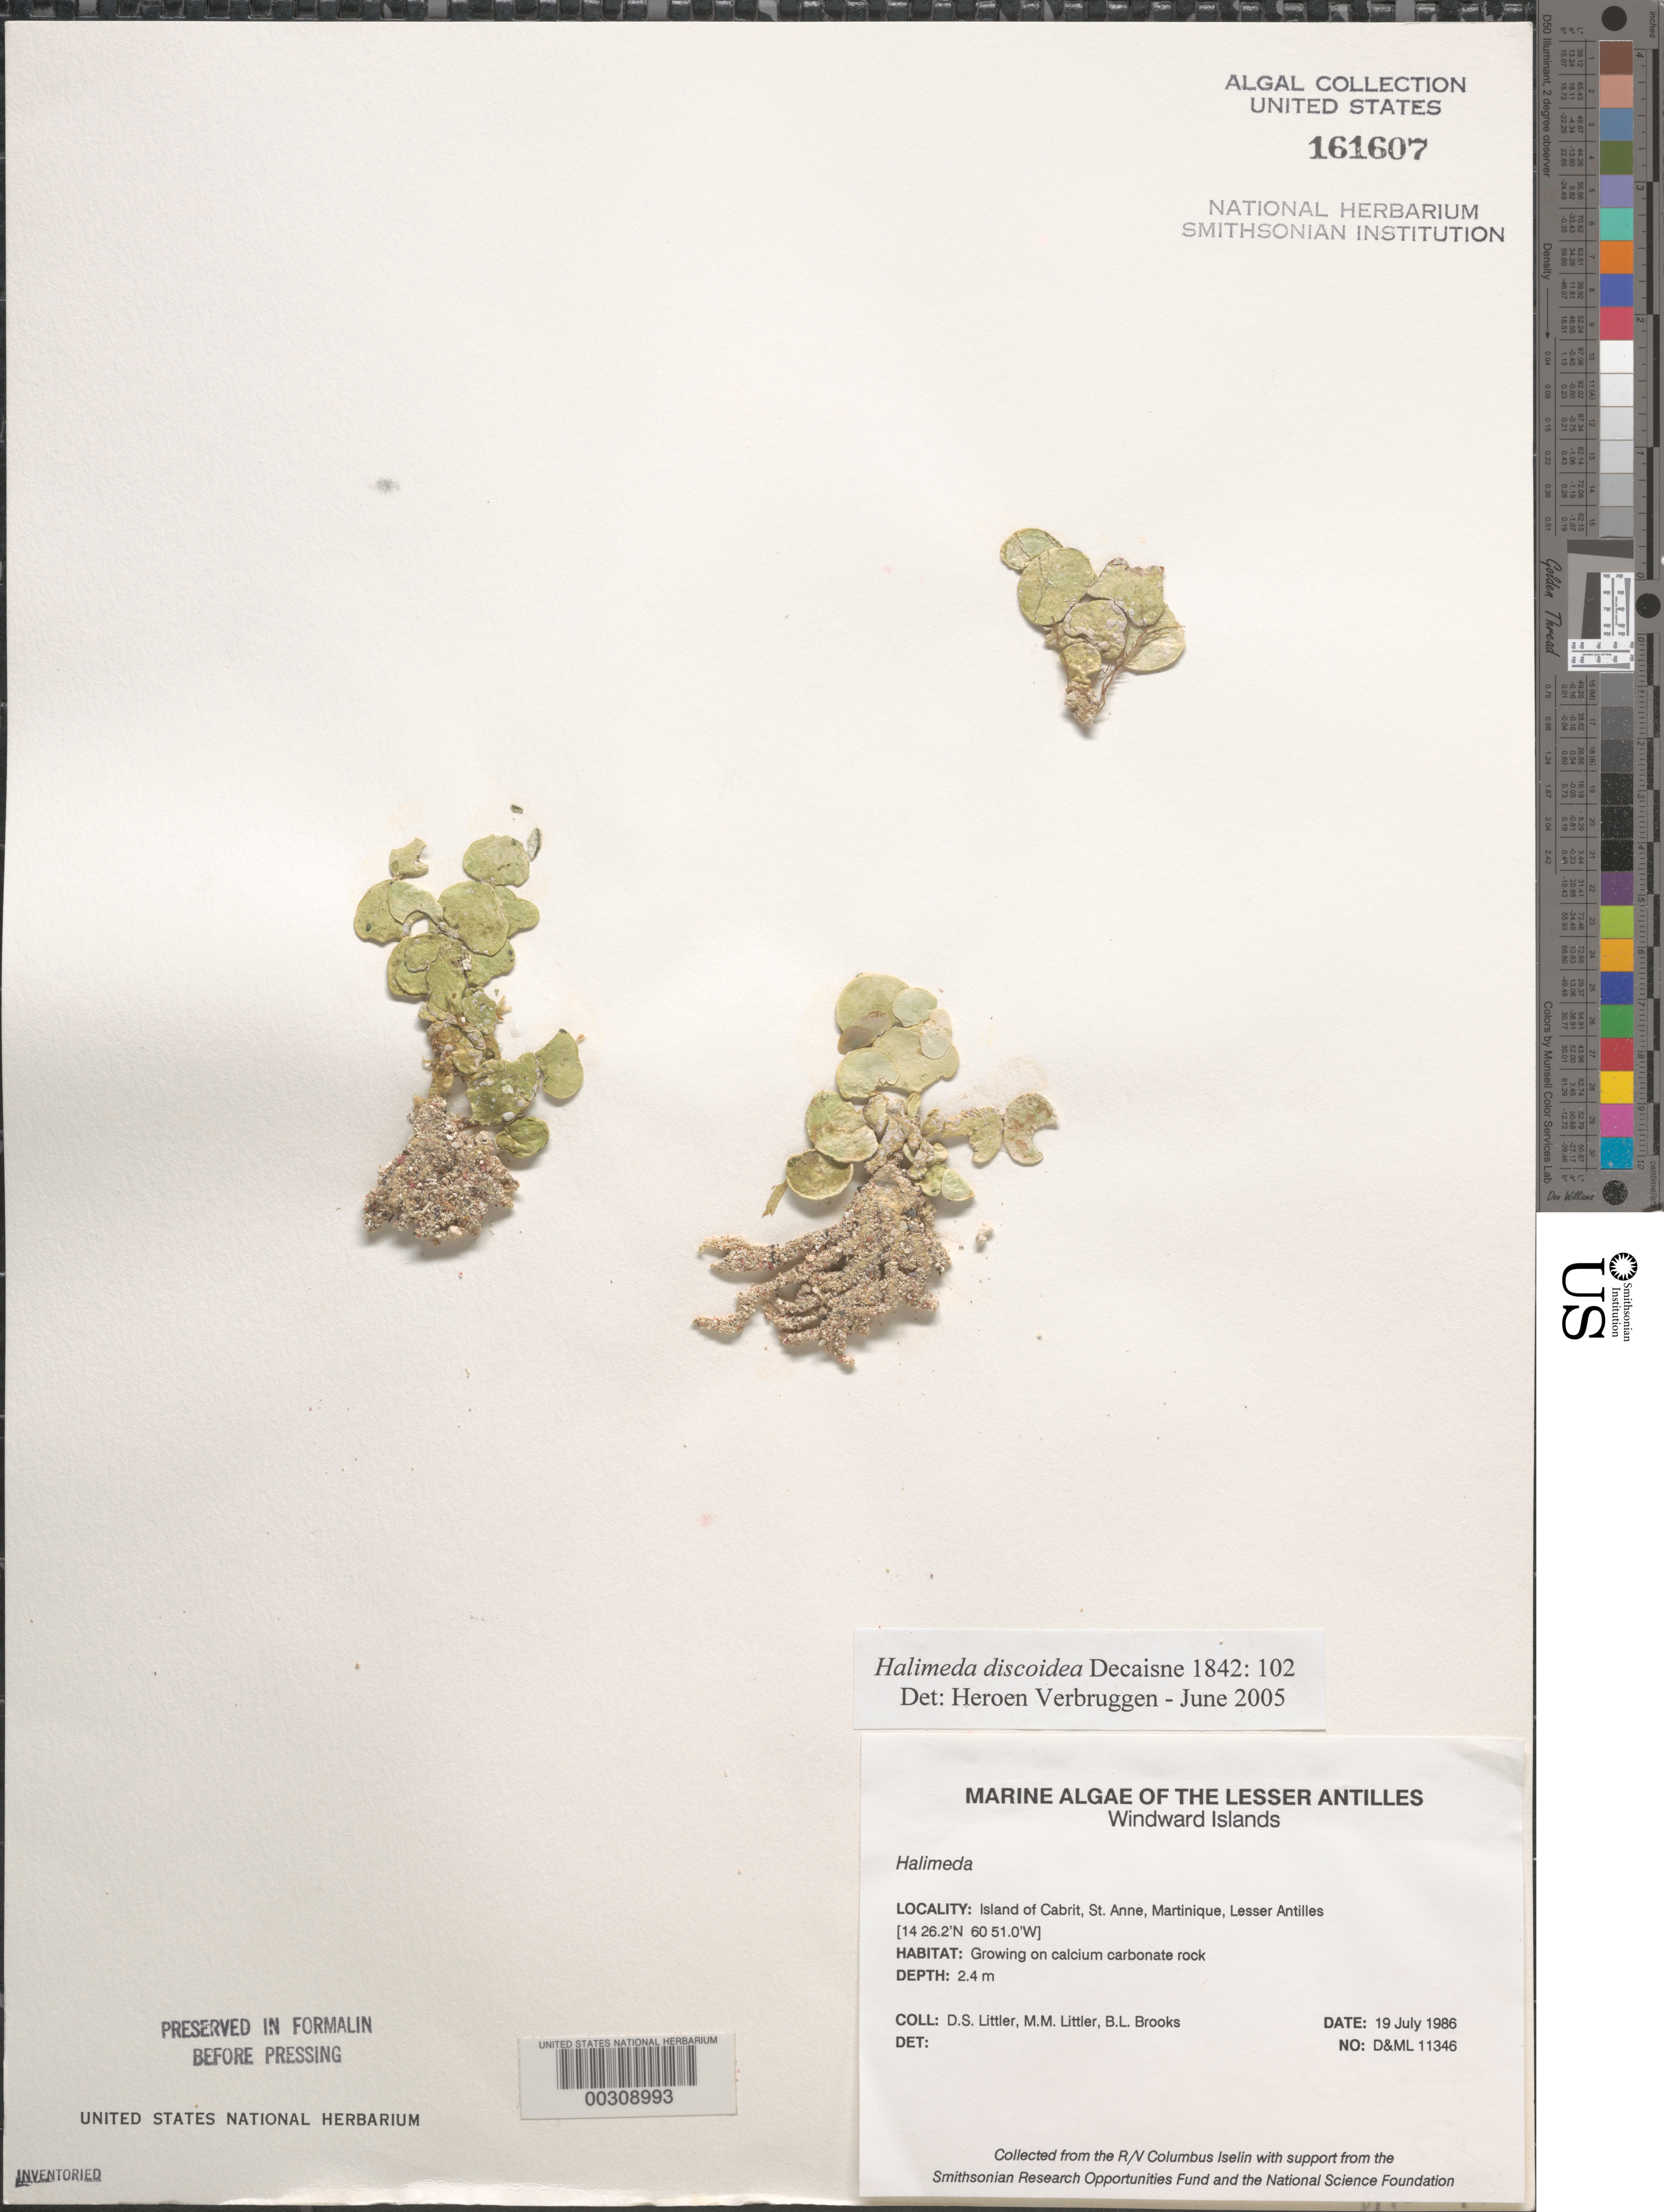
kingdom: Plantae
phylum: Chlorophyta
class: Ulvophyceae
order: Bryopsidales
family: Halimedaceae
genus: Halimeda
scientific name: Halimeda discoidea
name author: Decne.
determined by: Verbruggen, H.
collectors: D. S. Littler, M. M. Littler & B. Brooks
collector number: D&ML 11346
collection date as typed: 19 Jul 1986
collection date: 1986-07-19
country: Martinique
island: Cabrit Island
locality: St. Anne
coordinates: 14 26.2' N, 60 51.0' W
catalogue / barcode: US 161607